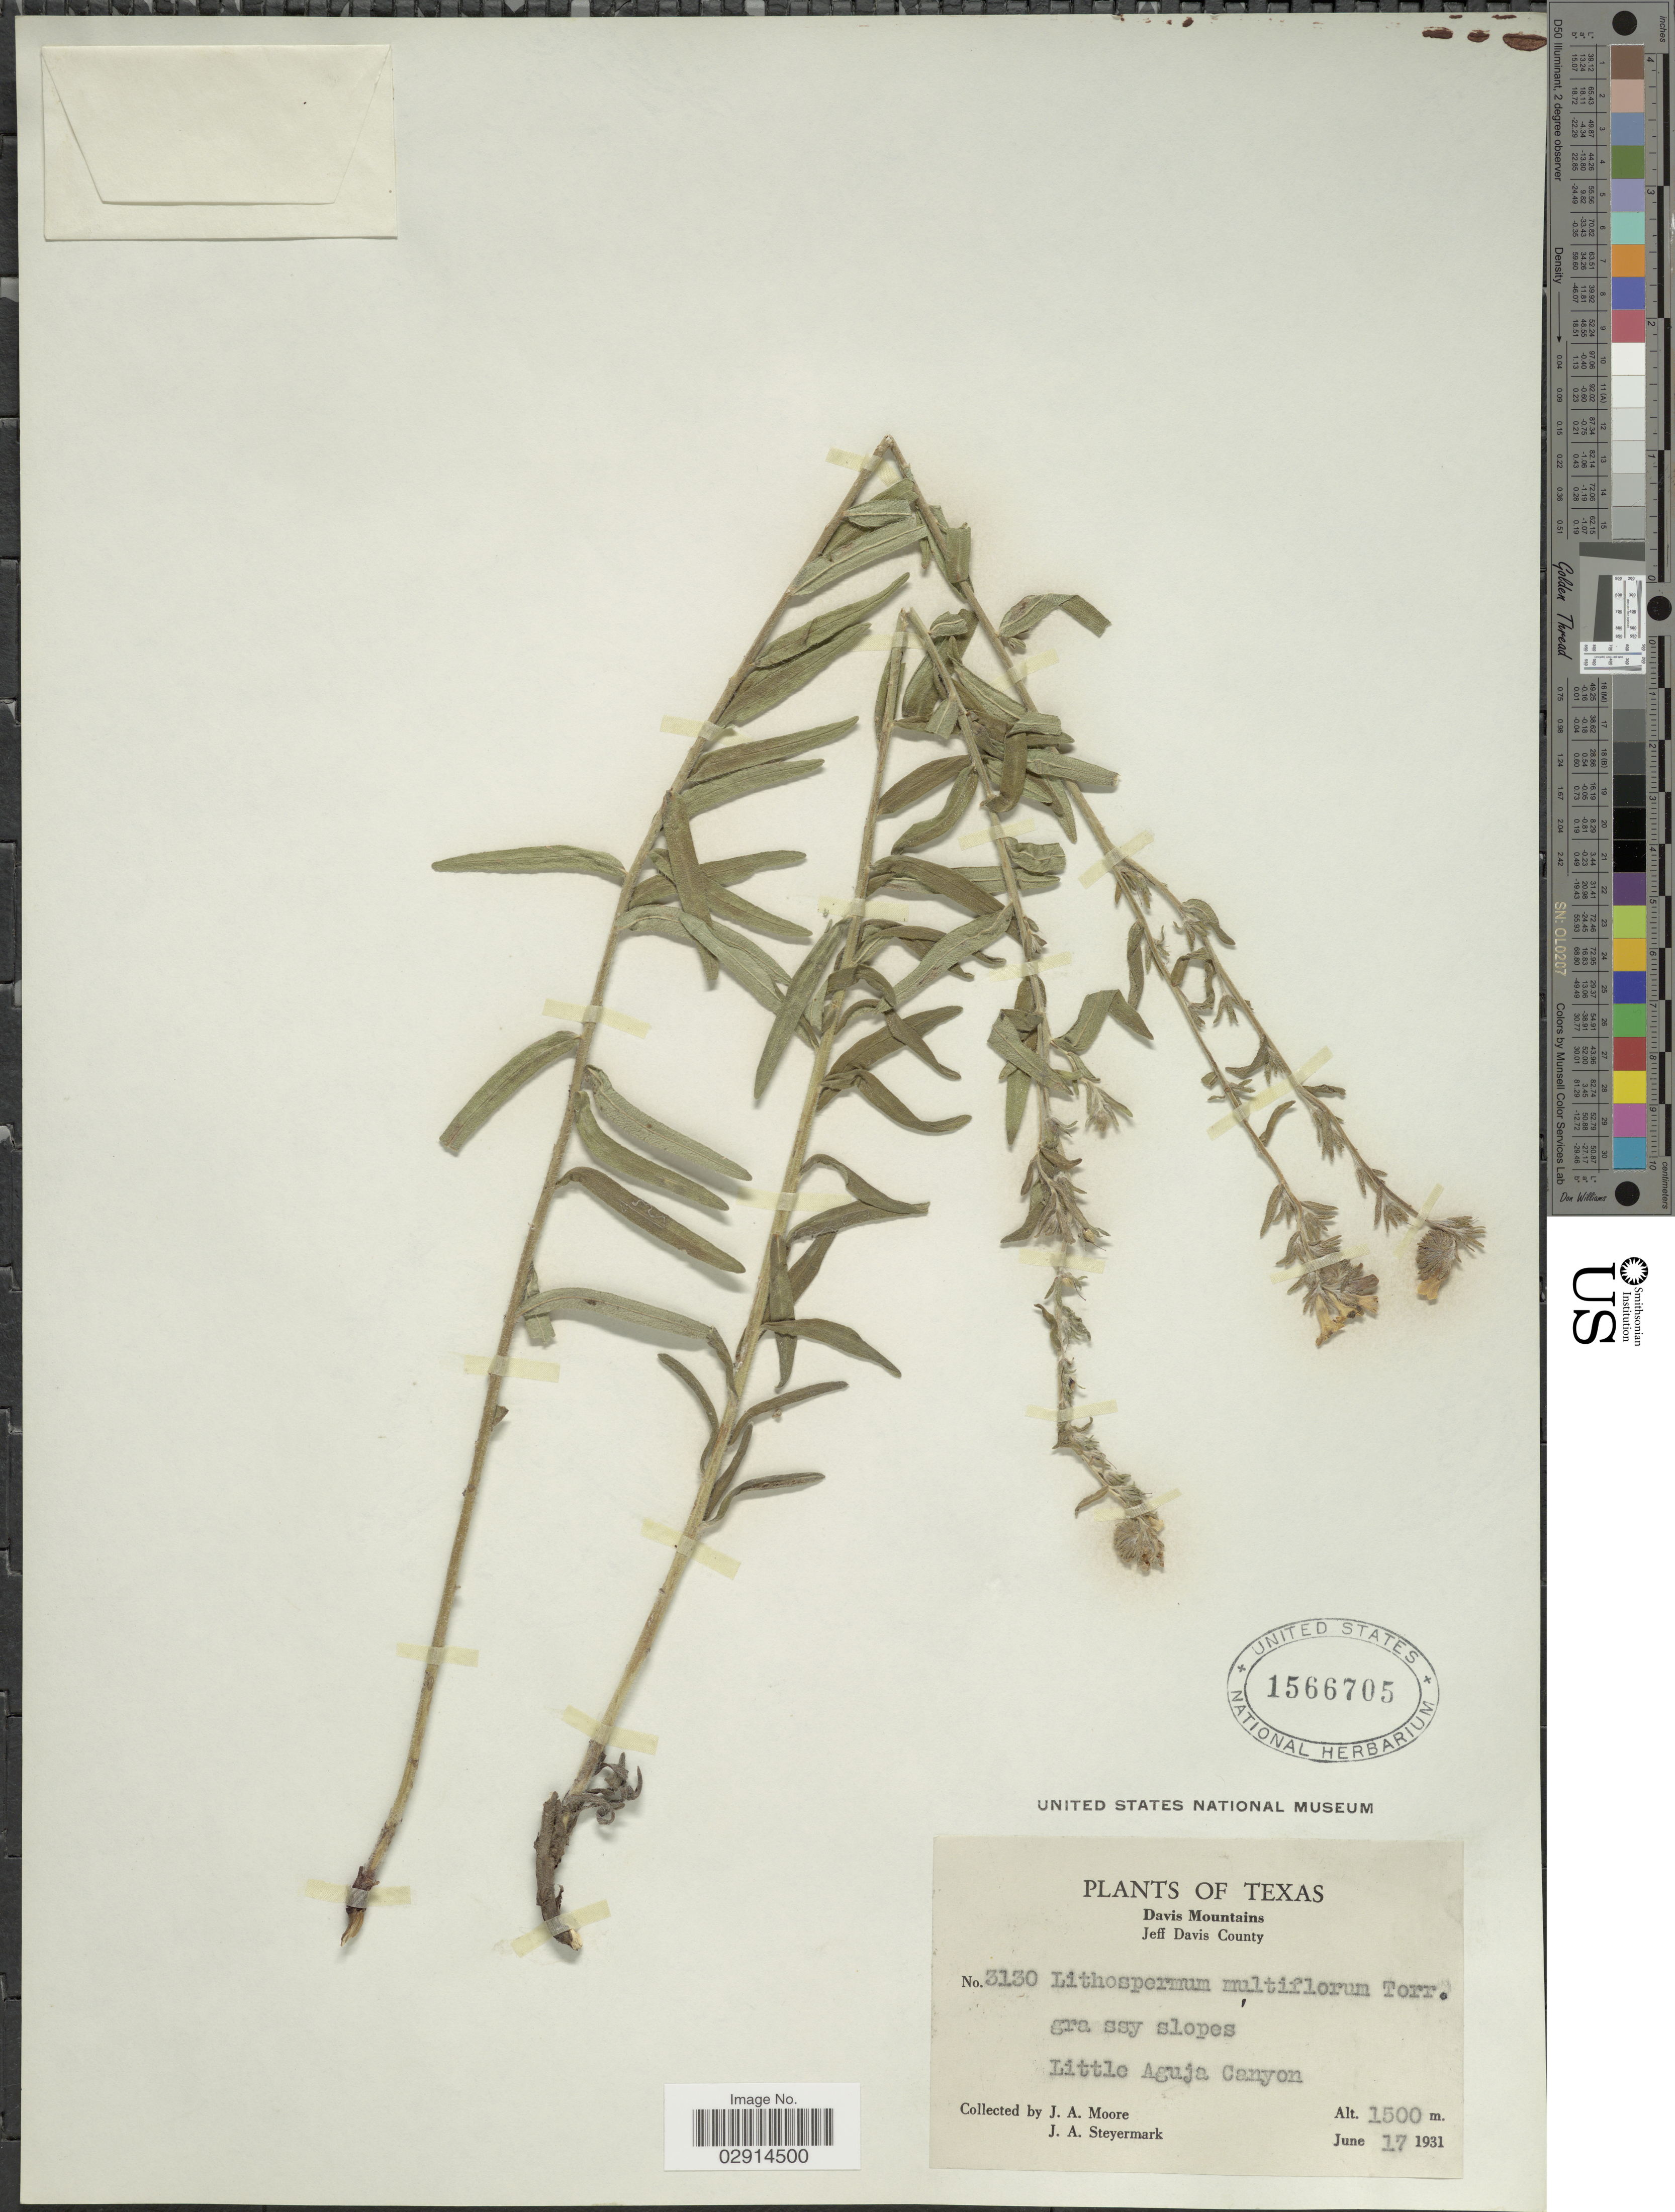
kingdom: Plantae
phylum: Tracheophyta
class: Magnoliopsida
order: Boraginales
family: Boraginaceae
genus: Lithospermum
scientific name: Lithospermum multiflorum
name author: Torr. ex A. Gray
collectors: J. A. Moore & J. Steyermark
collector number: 3130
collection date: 1931-06-17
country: United States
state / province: Texas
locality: Davis Mountains. Jeff Davis County. Little Aguja Canyon.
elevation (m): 1500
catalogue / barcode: US 1566705